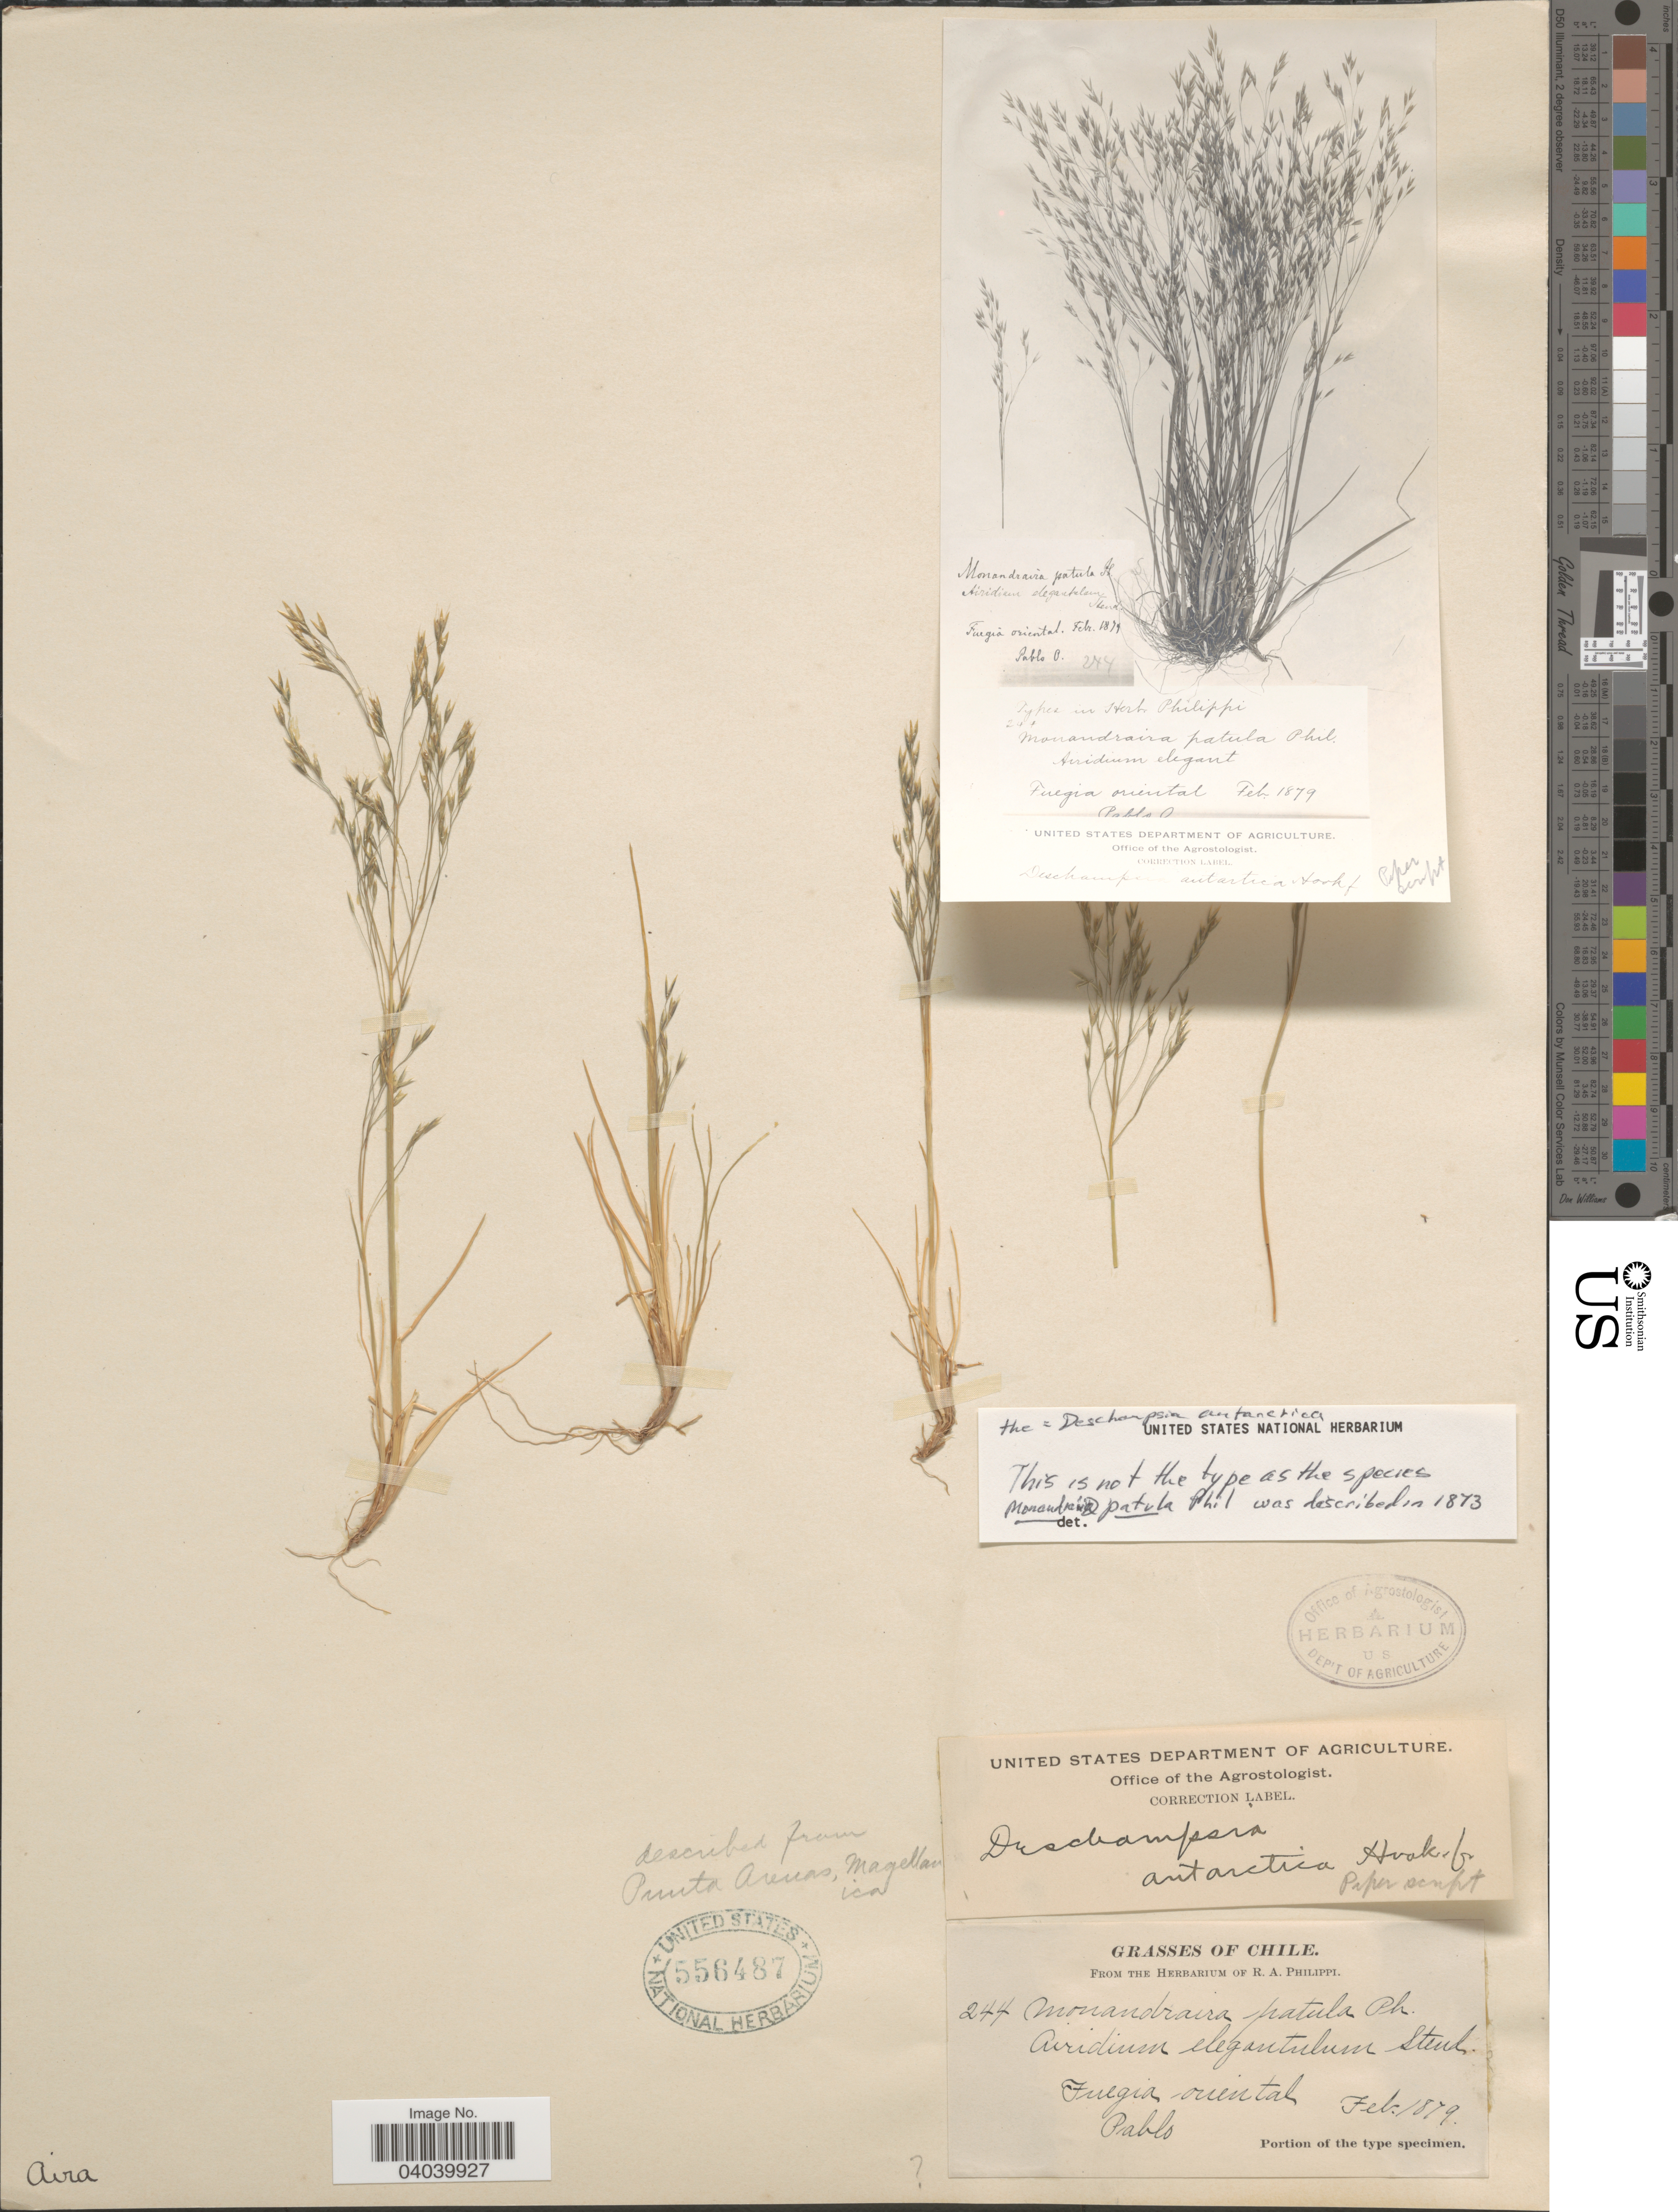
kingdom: Plantae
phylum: Tracheophyta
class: Liliopsida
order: Poales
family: Poaceae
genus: Deschampsia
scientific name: Deschampsia antarctica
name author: É. Desv.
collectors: Pablo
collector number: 244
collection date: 1879-02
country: Chile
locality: Fuegia oriental.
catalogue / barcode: US 556487